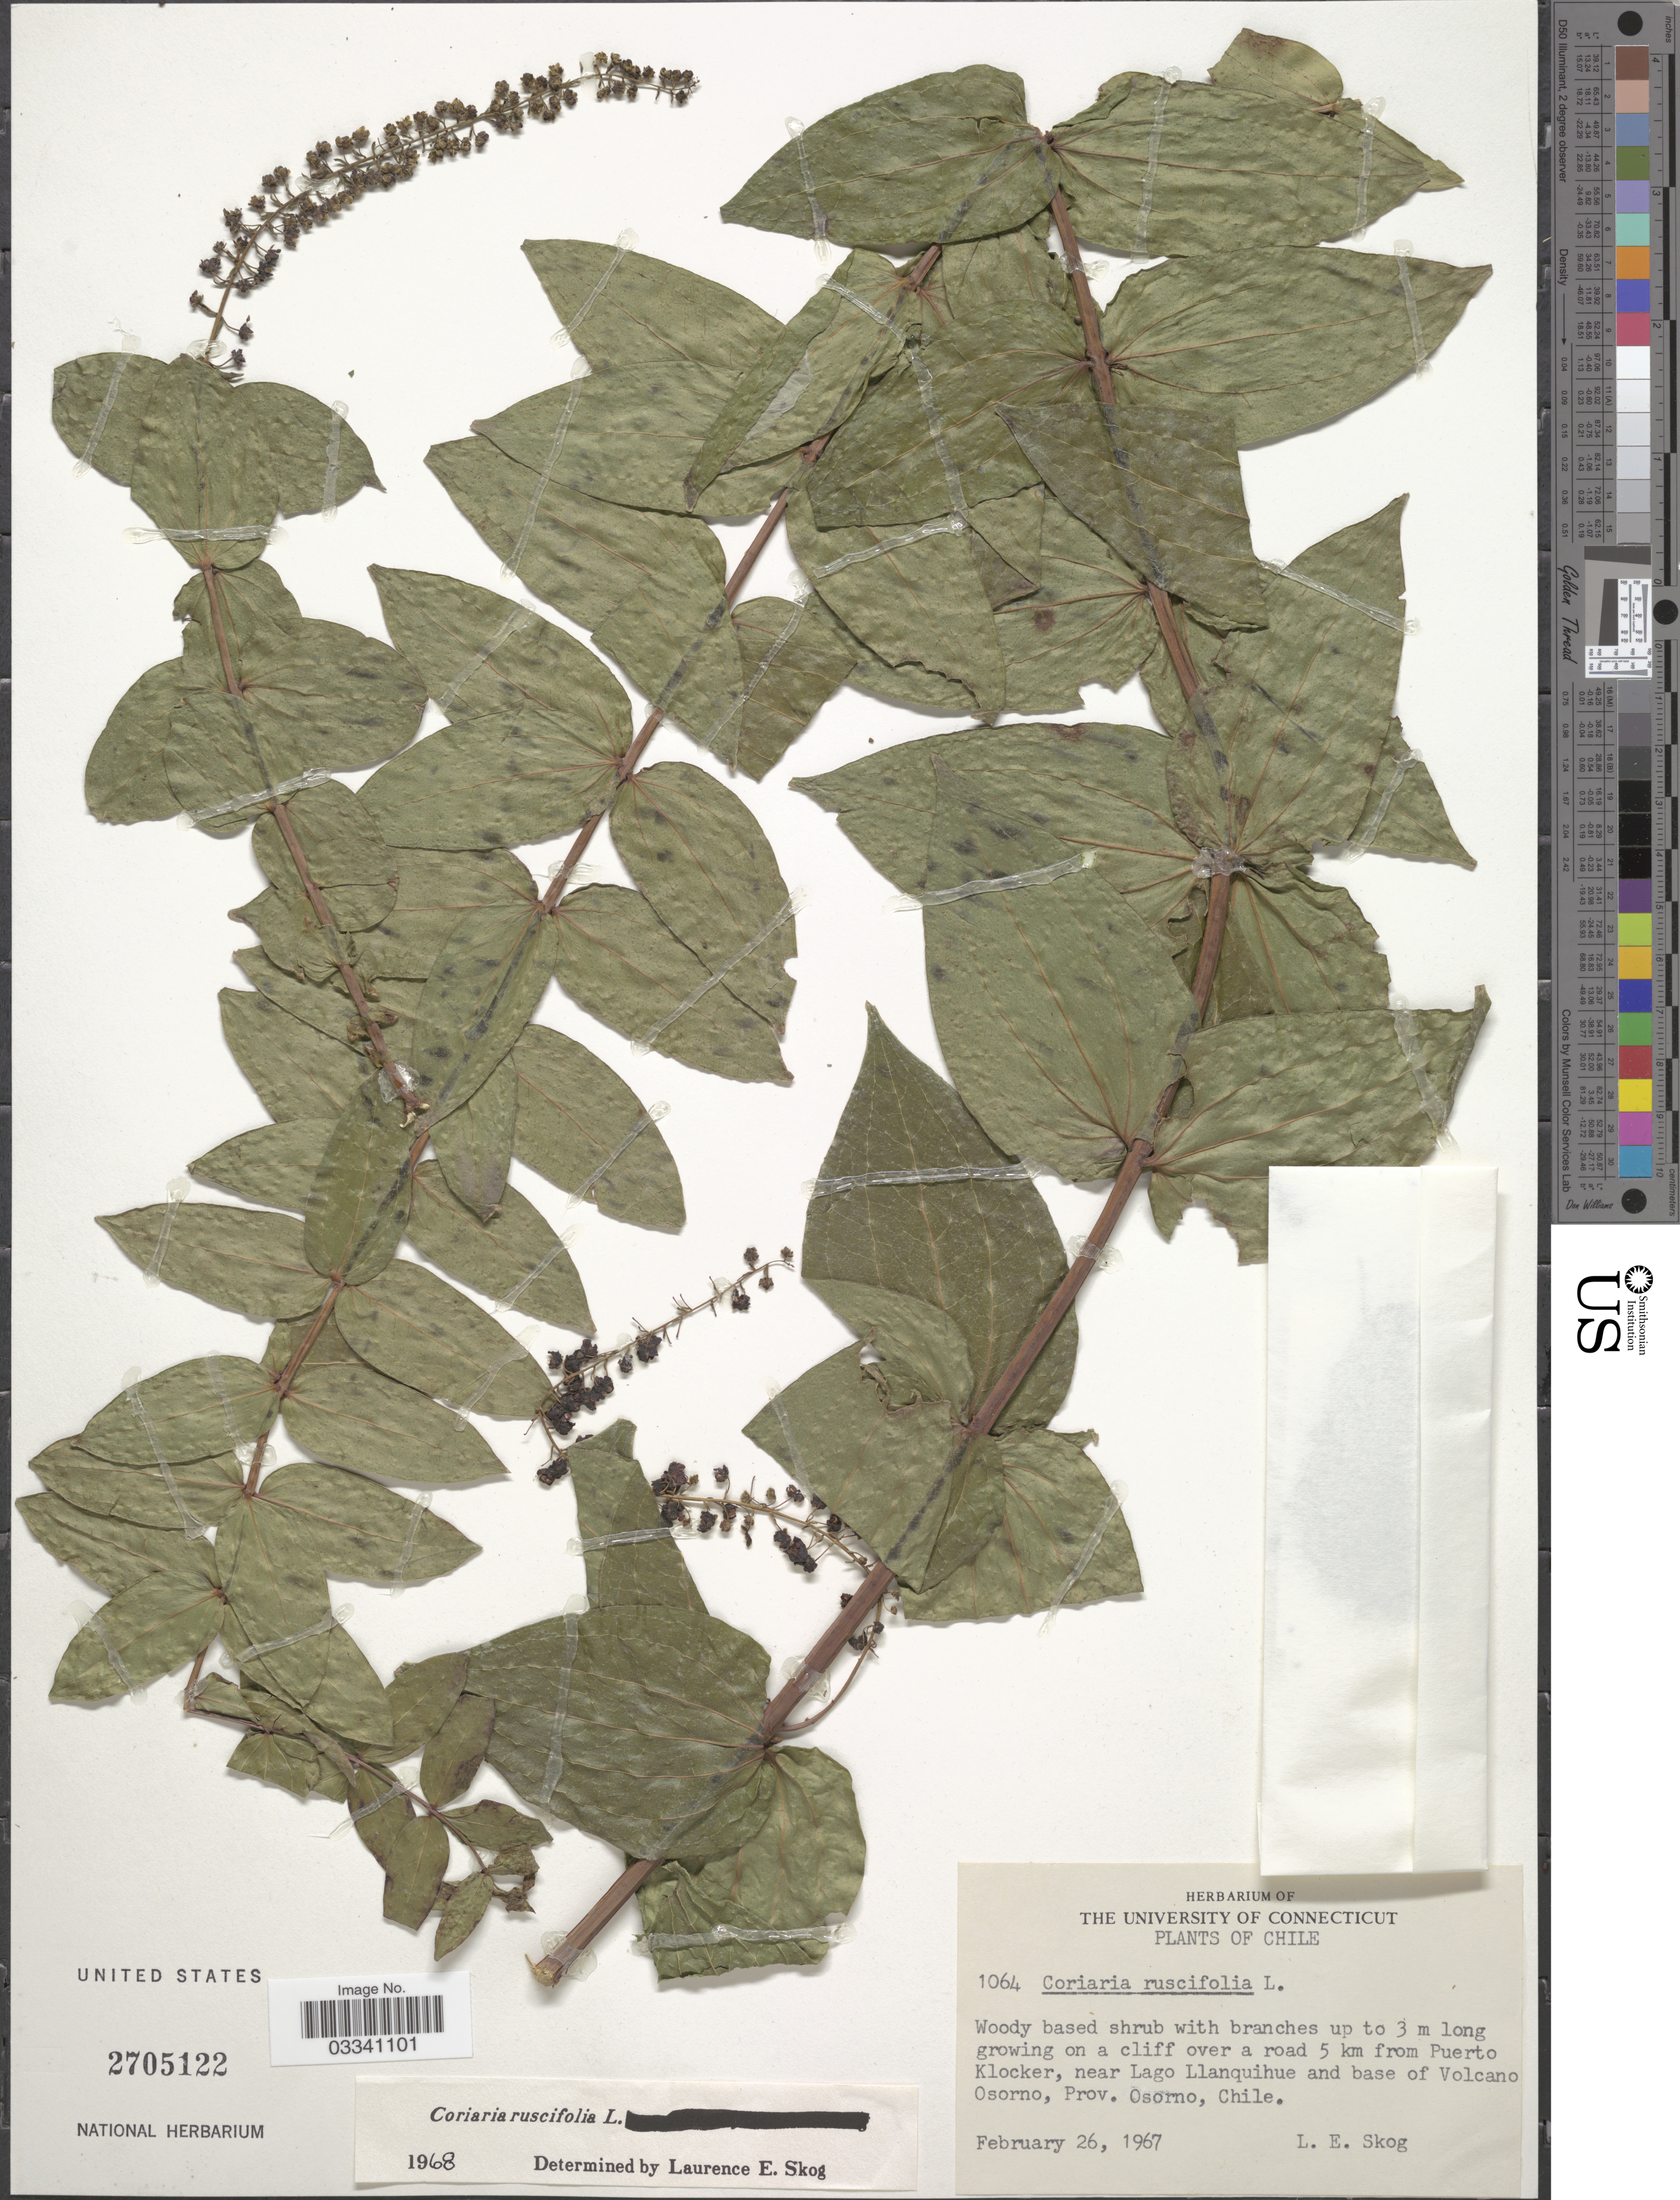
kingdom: Plantae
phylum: Tracheophyta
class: Magnoliopsida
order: Cucurbitales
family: Coriariaceae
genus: Coriaria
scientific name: Coriaria ruscifolia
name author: L.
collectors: L. E. Skog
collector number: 1064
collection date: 1967-02-26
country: Chile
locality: Growing on a cliff over a road 5 km from Puerto Klocker, near Lago Llanquihue and base of Volcano Osorno, Prov. Osorno.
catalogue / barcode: US 2705122